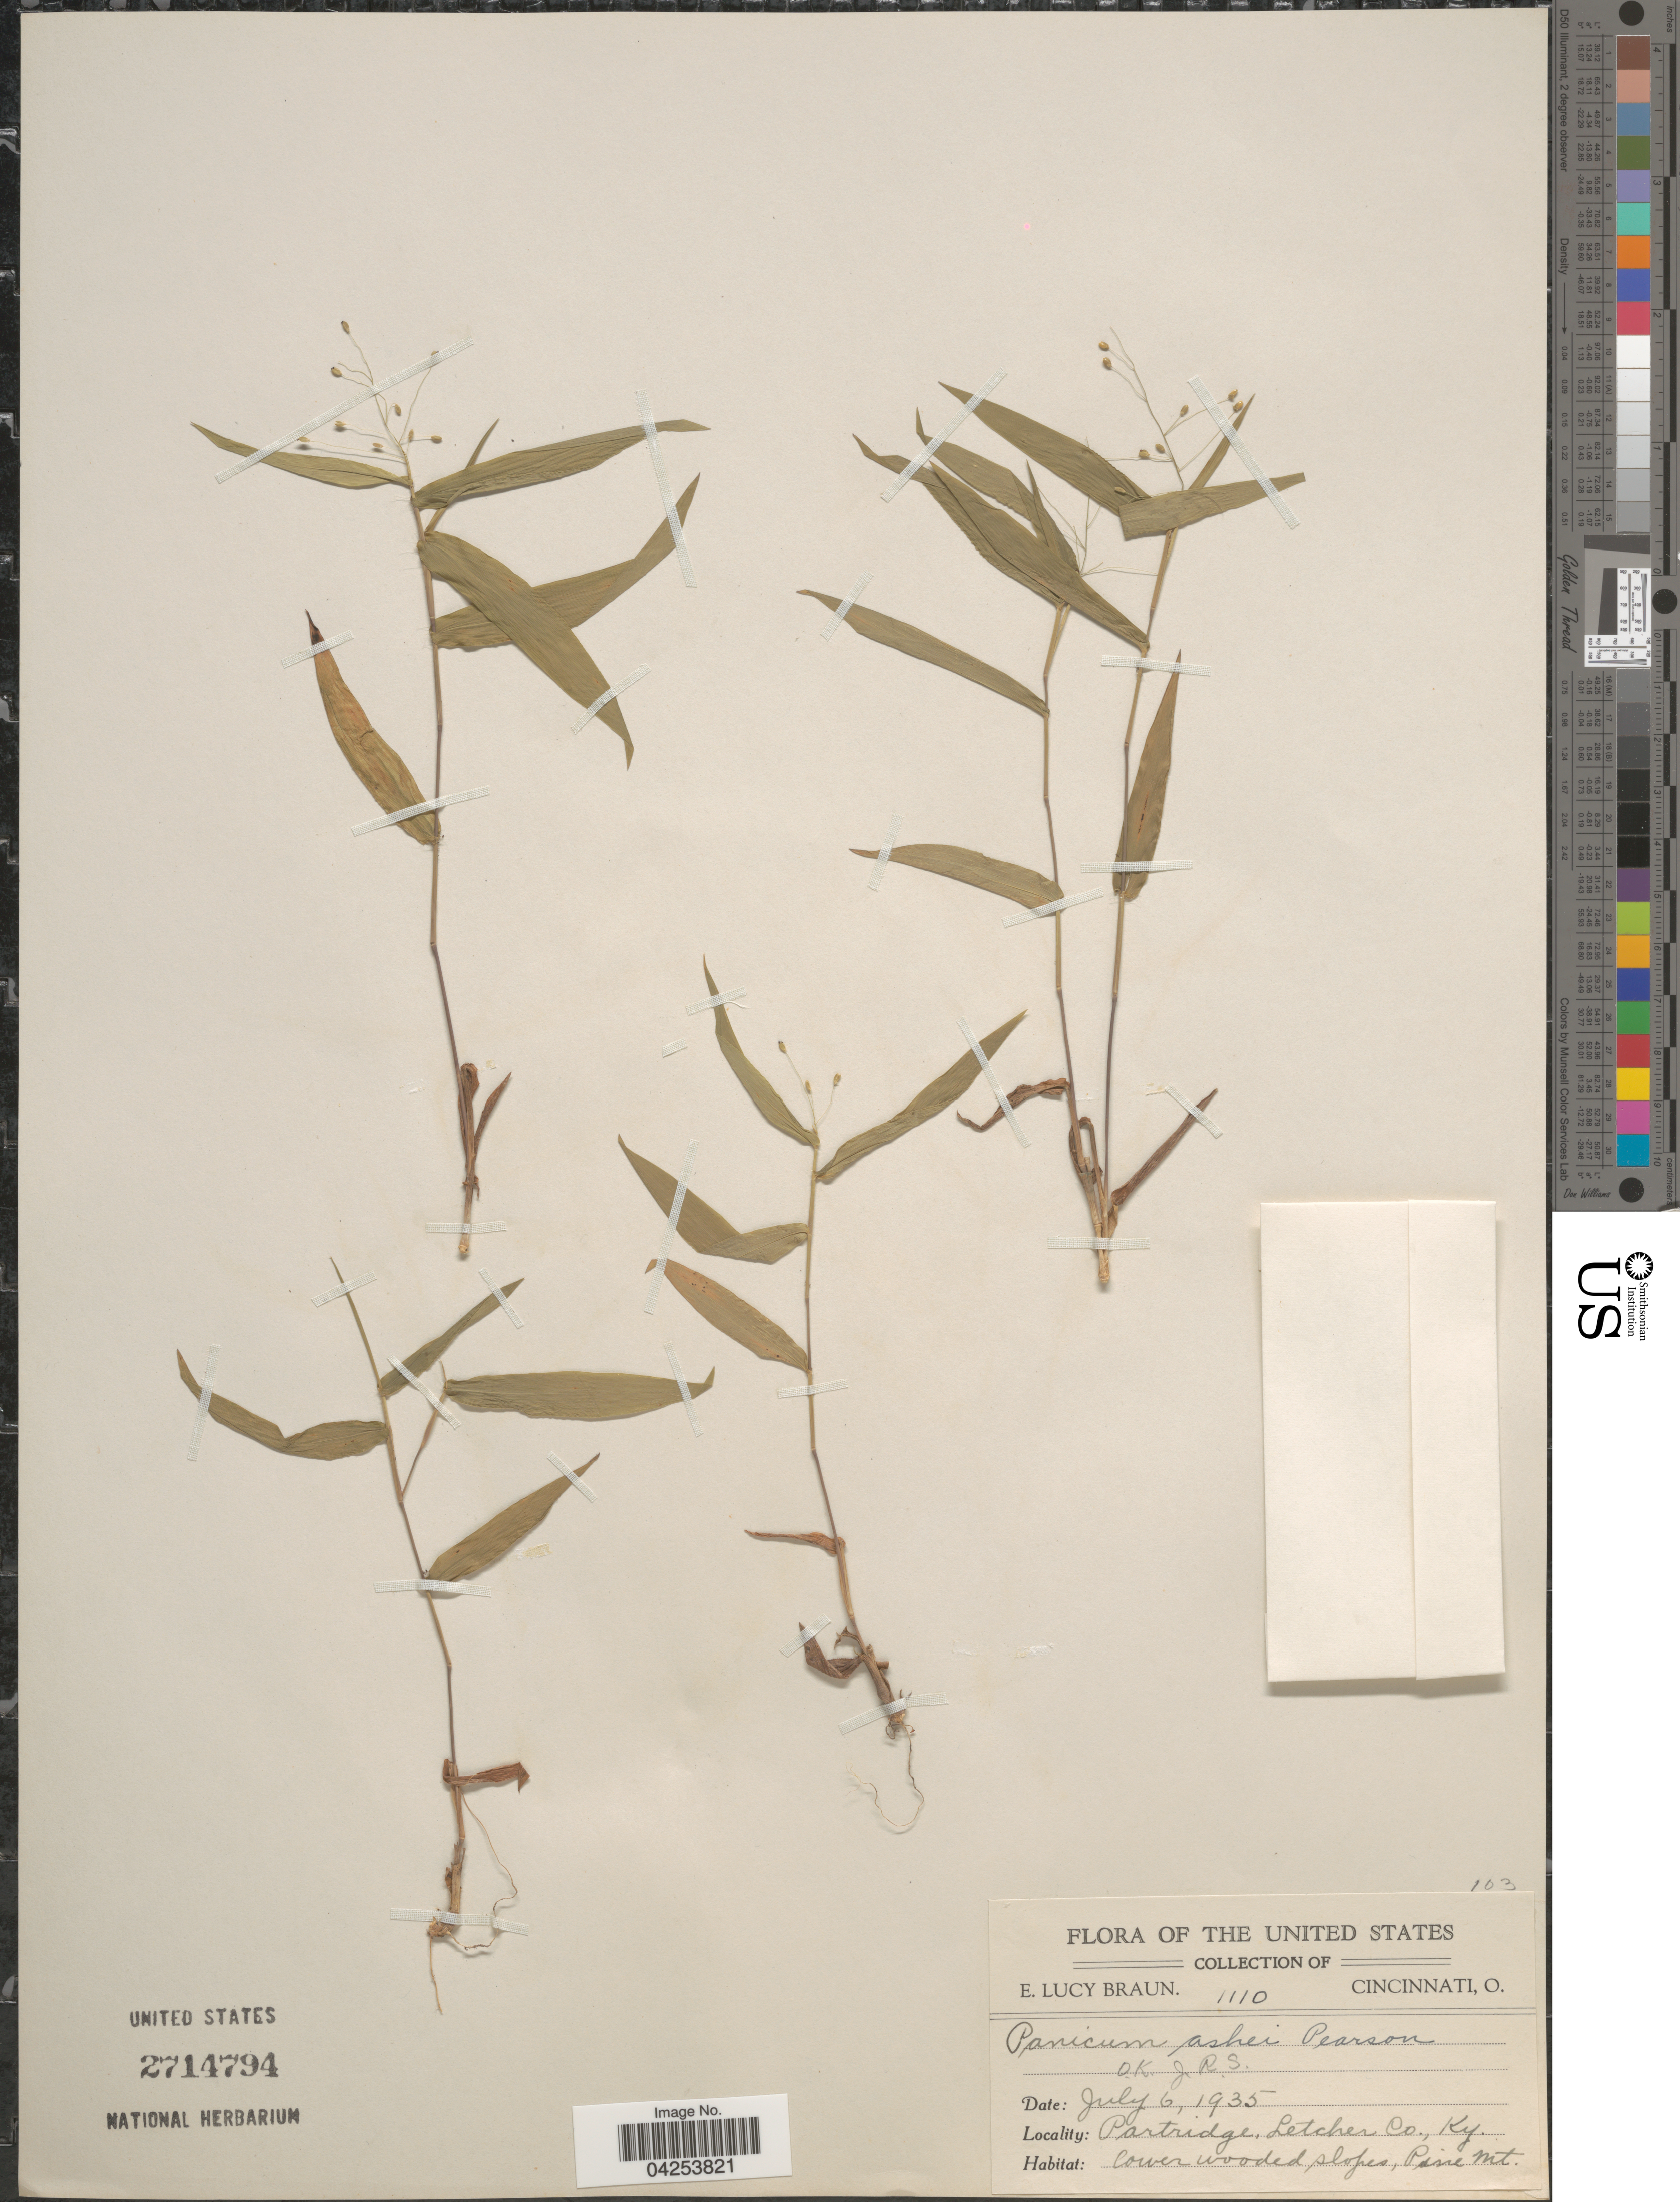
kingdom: Plantae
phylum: Tracheophyta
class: Liliopsida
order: Poales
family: Poaceae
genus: Dichanthelium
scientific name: Dichanthelium commutatum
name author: (Schult.) Gould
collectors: E. L. Braun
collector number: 1110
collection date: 1935-07-06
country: United States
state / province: Kentucky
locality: Partridge, Letcher Co. Lower wooded slopes, Pine Mt.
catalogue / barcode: US 2714794